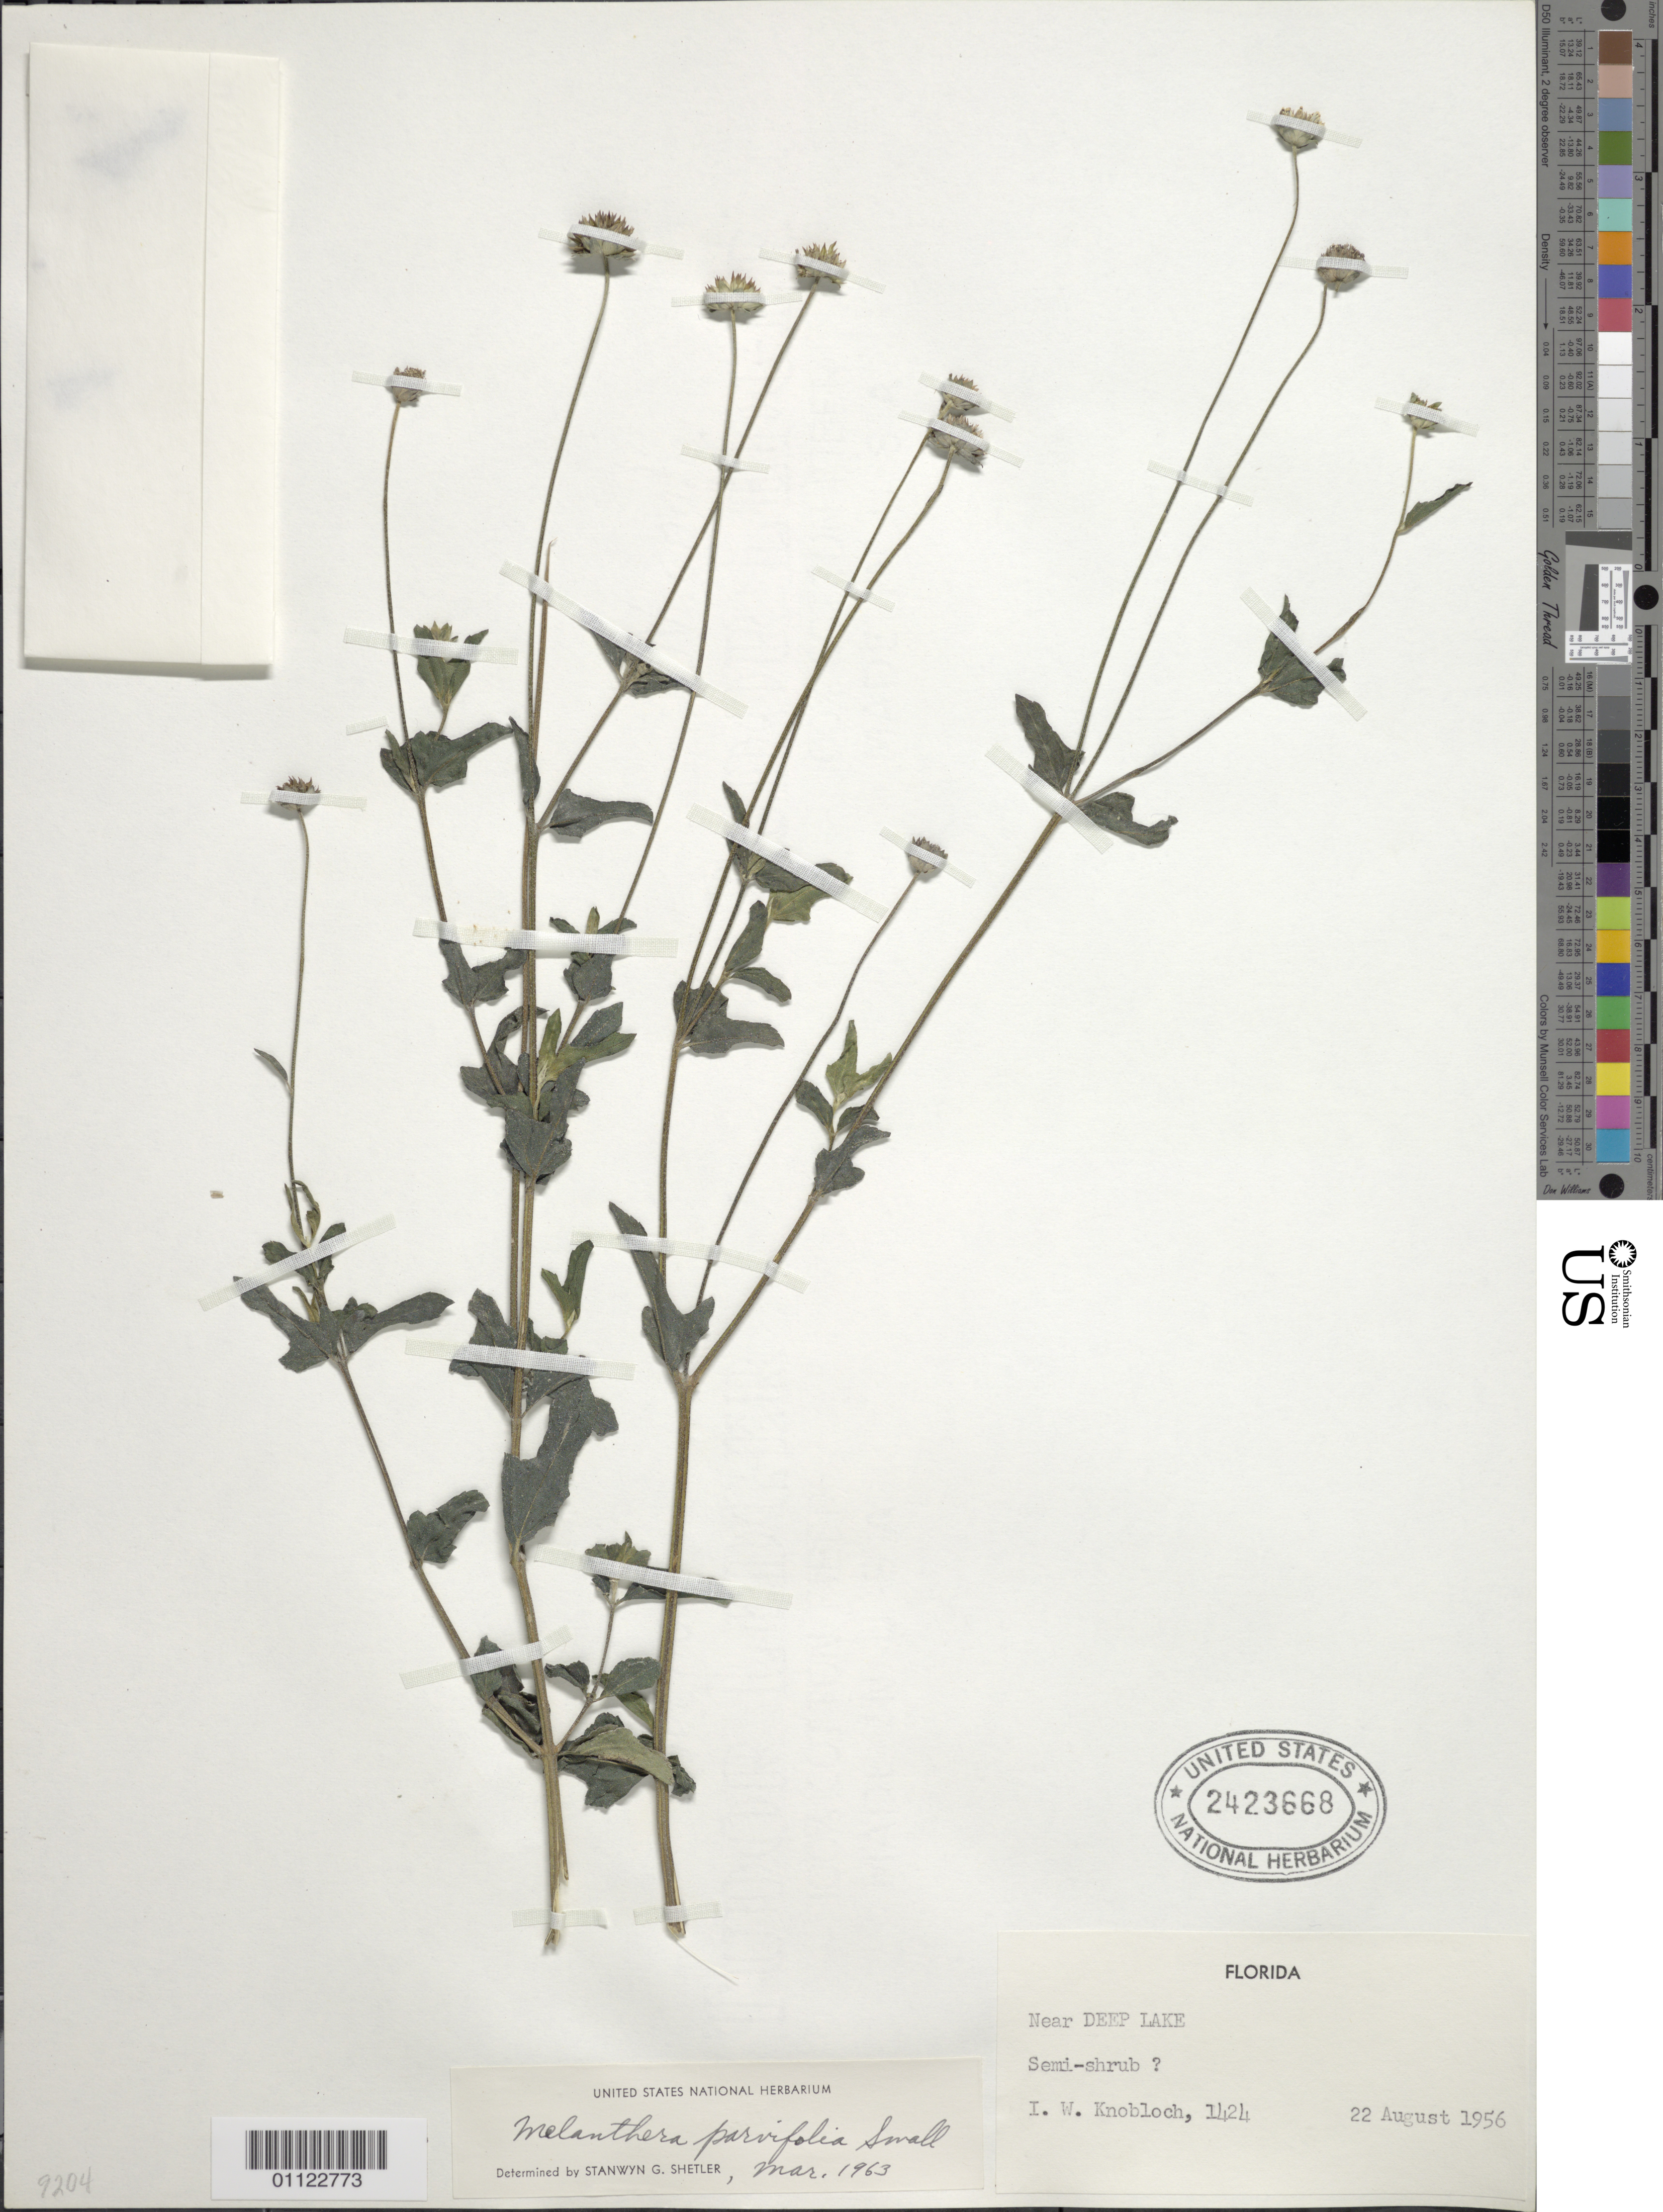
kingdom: Plantae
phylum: Tracheophyta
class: Magnoliopsida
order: Asterales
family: Asteraceae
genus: Melanthera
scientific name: Melanthera parvifolia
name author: Small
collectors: I. W. Knobloch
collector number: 1424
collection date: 1956-08-22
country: United States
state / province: Florida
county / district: Collier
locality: near Deep Lake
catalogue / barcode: US 2423668